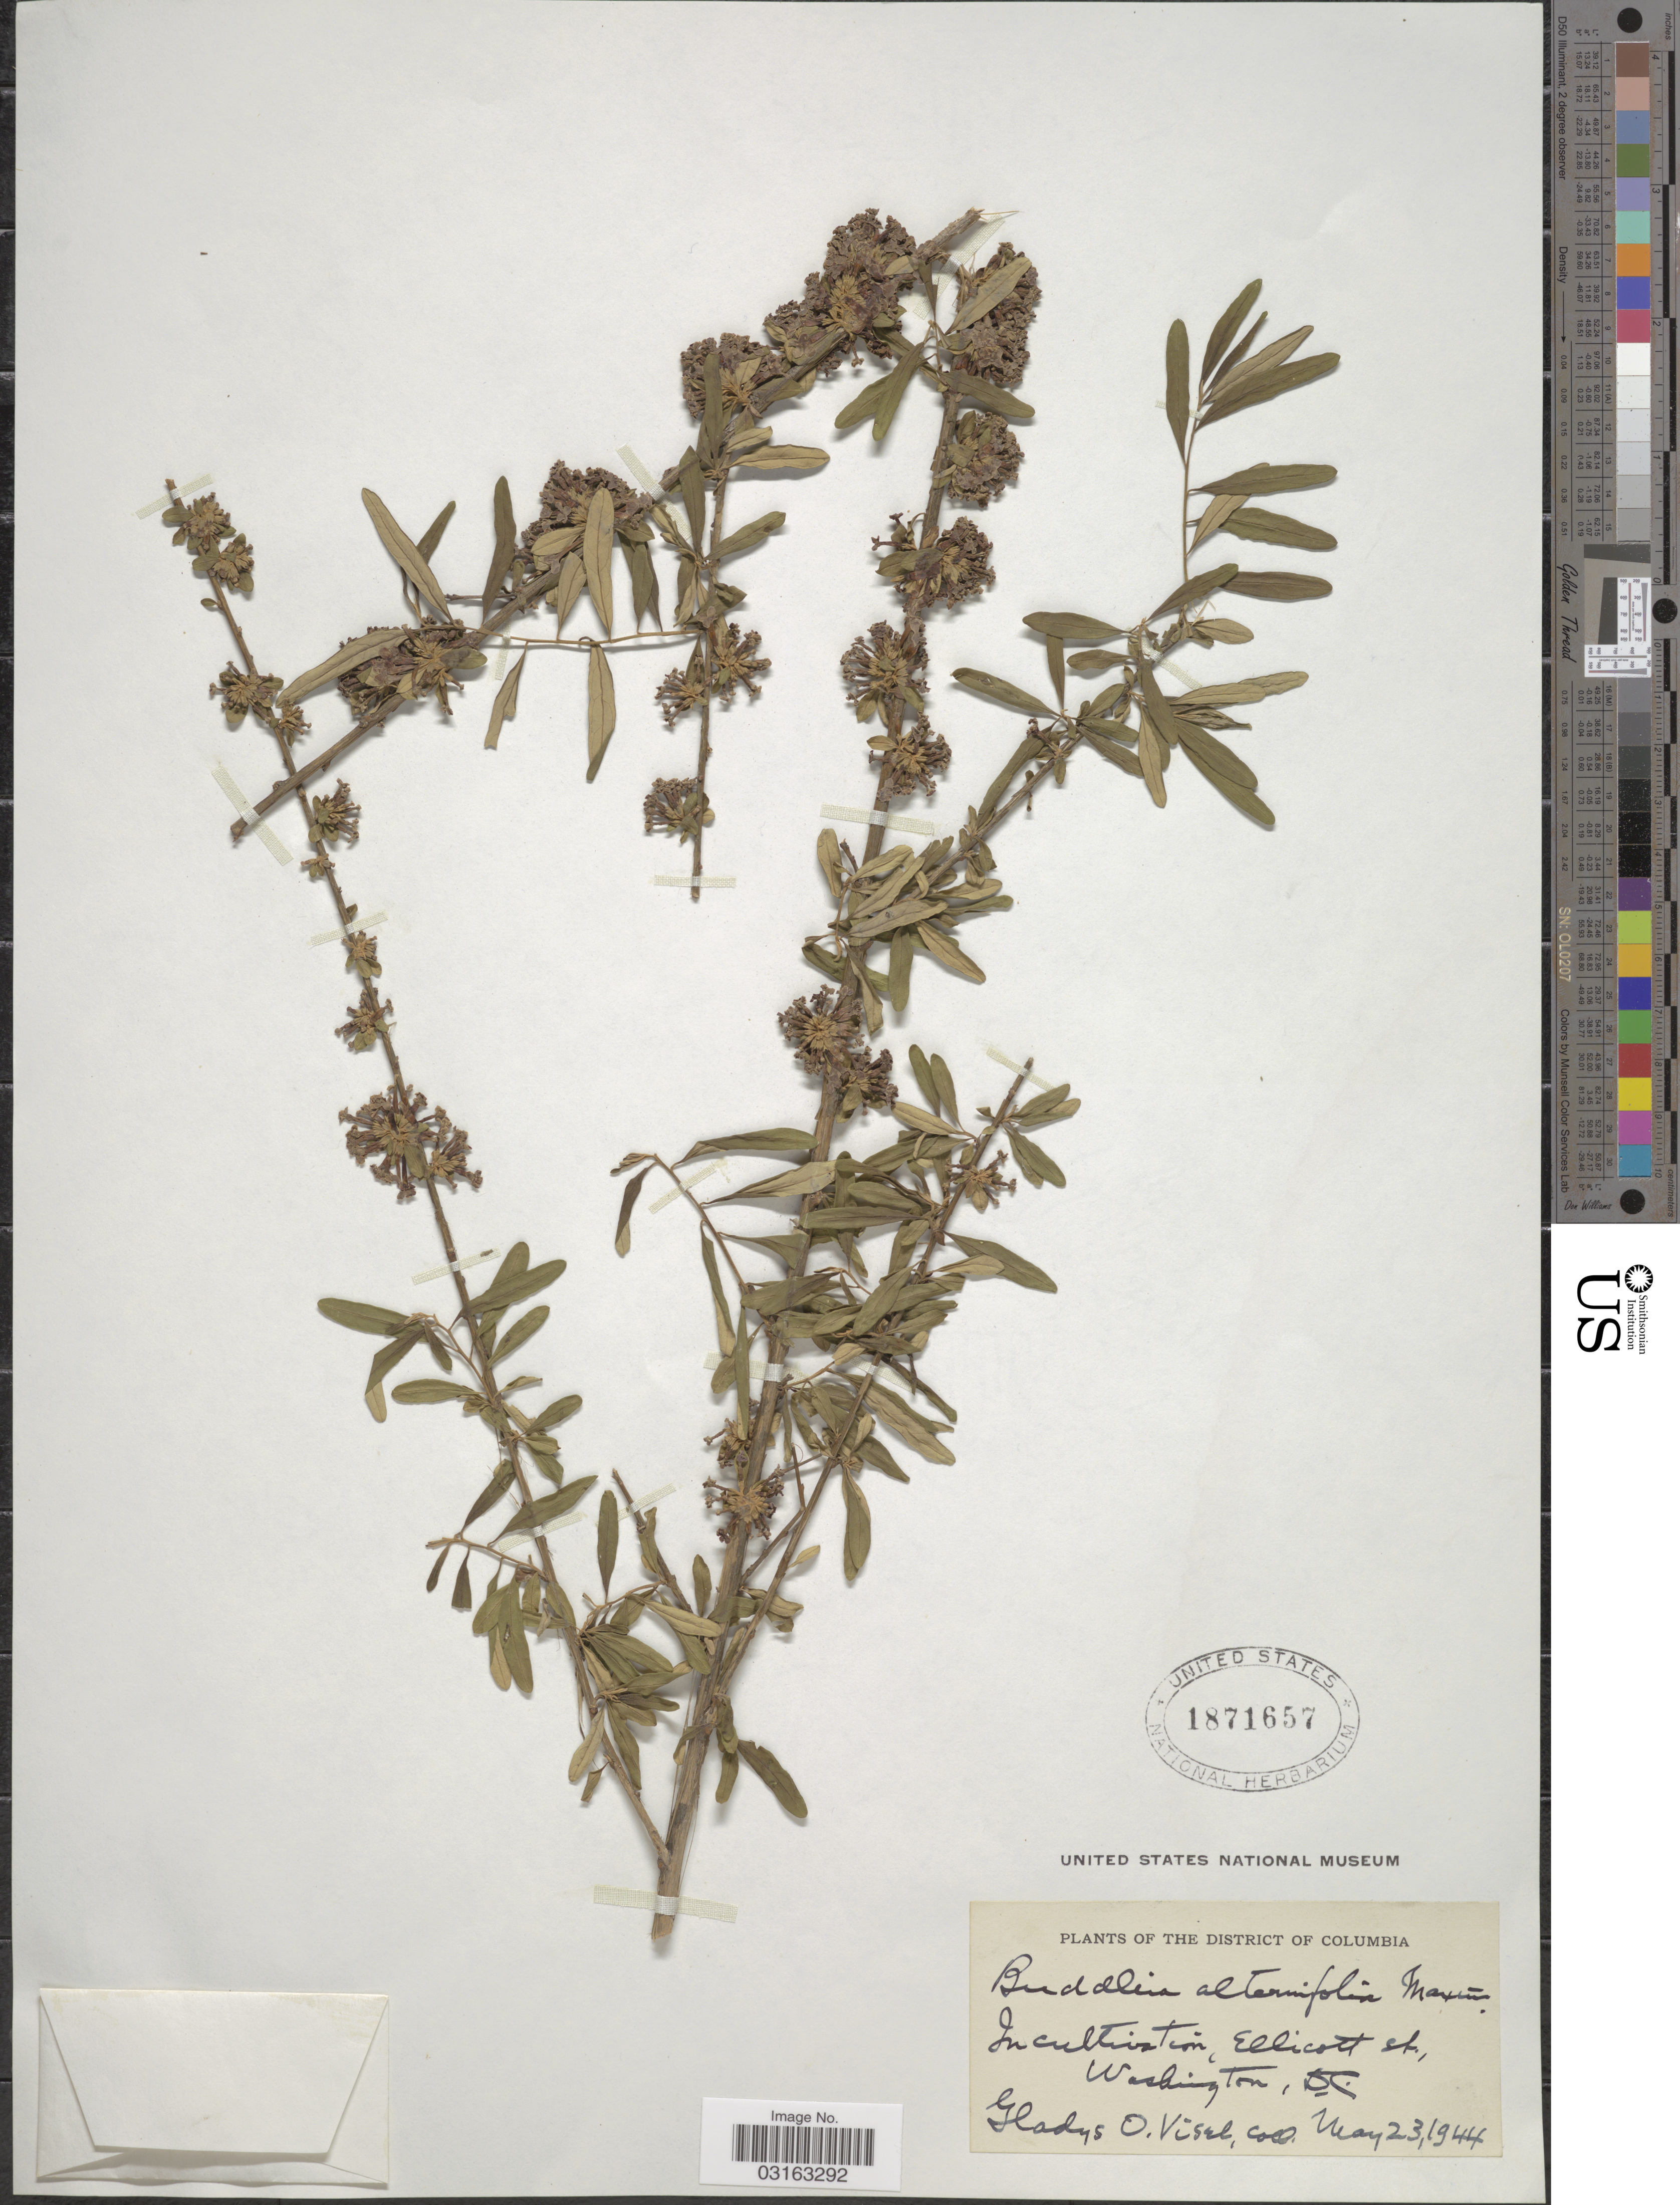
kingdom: Plantae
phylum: Tracheophyta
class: Magnoliopsida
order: Lamiales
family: Scrophulariaceae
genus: Buddleja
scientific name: Buddleja alternifolia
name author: Maxim.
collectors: G. Visel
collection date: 1944-05-23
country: United States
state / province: District of Columbia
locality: The District of Columbia. Ellicott st., Washington, DC.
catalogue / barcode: US 1871657